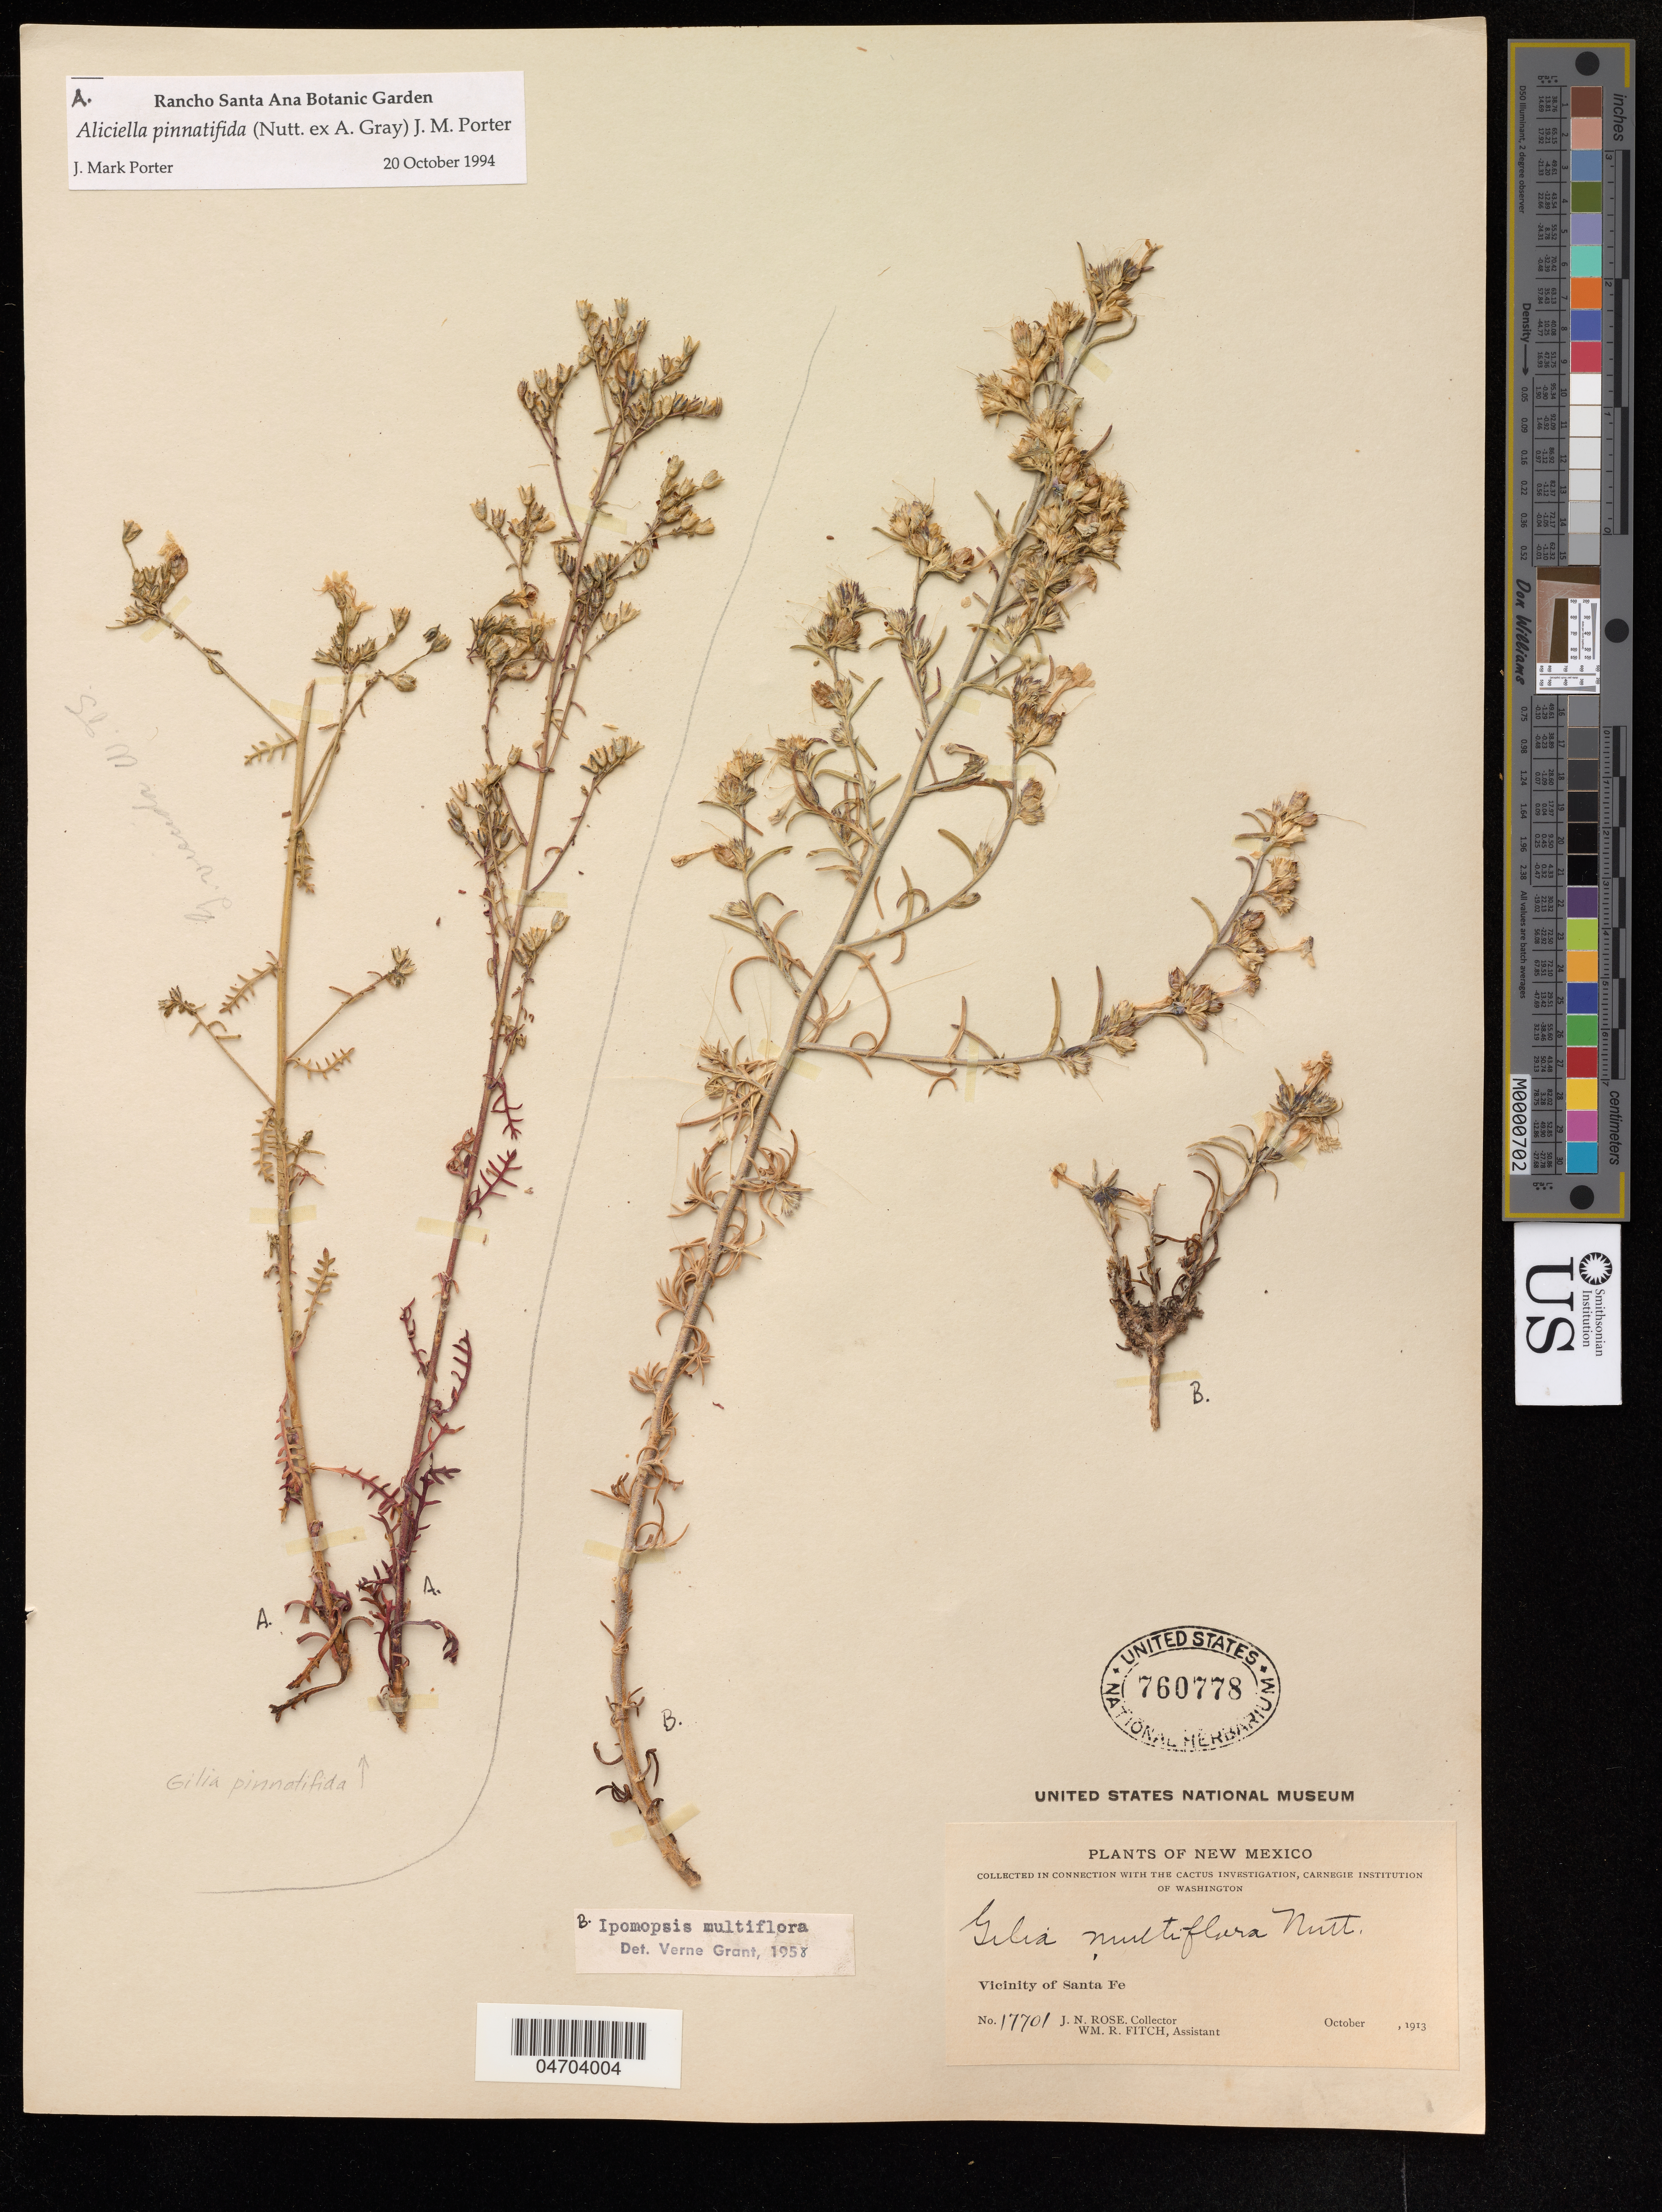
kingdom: Plantae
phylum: Tracheophyta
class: Magnoliopsida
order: Ericales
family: Polemoniaceae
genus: Aliciella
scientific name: Aliciella pinnatifida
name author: (Nutt. ex A. Gray) J.M. Porter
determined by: Porter, J. M.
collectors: J. N. Rose & W. R. Fitch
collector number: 17701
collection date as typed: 03 Oct 1913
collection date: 1913-10-03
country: United States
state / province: New Mexico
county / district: Santa Fe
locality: Santa fe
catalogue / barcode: US 760778-2